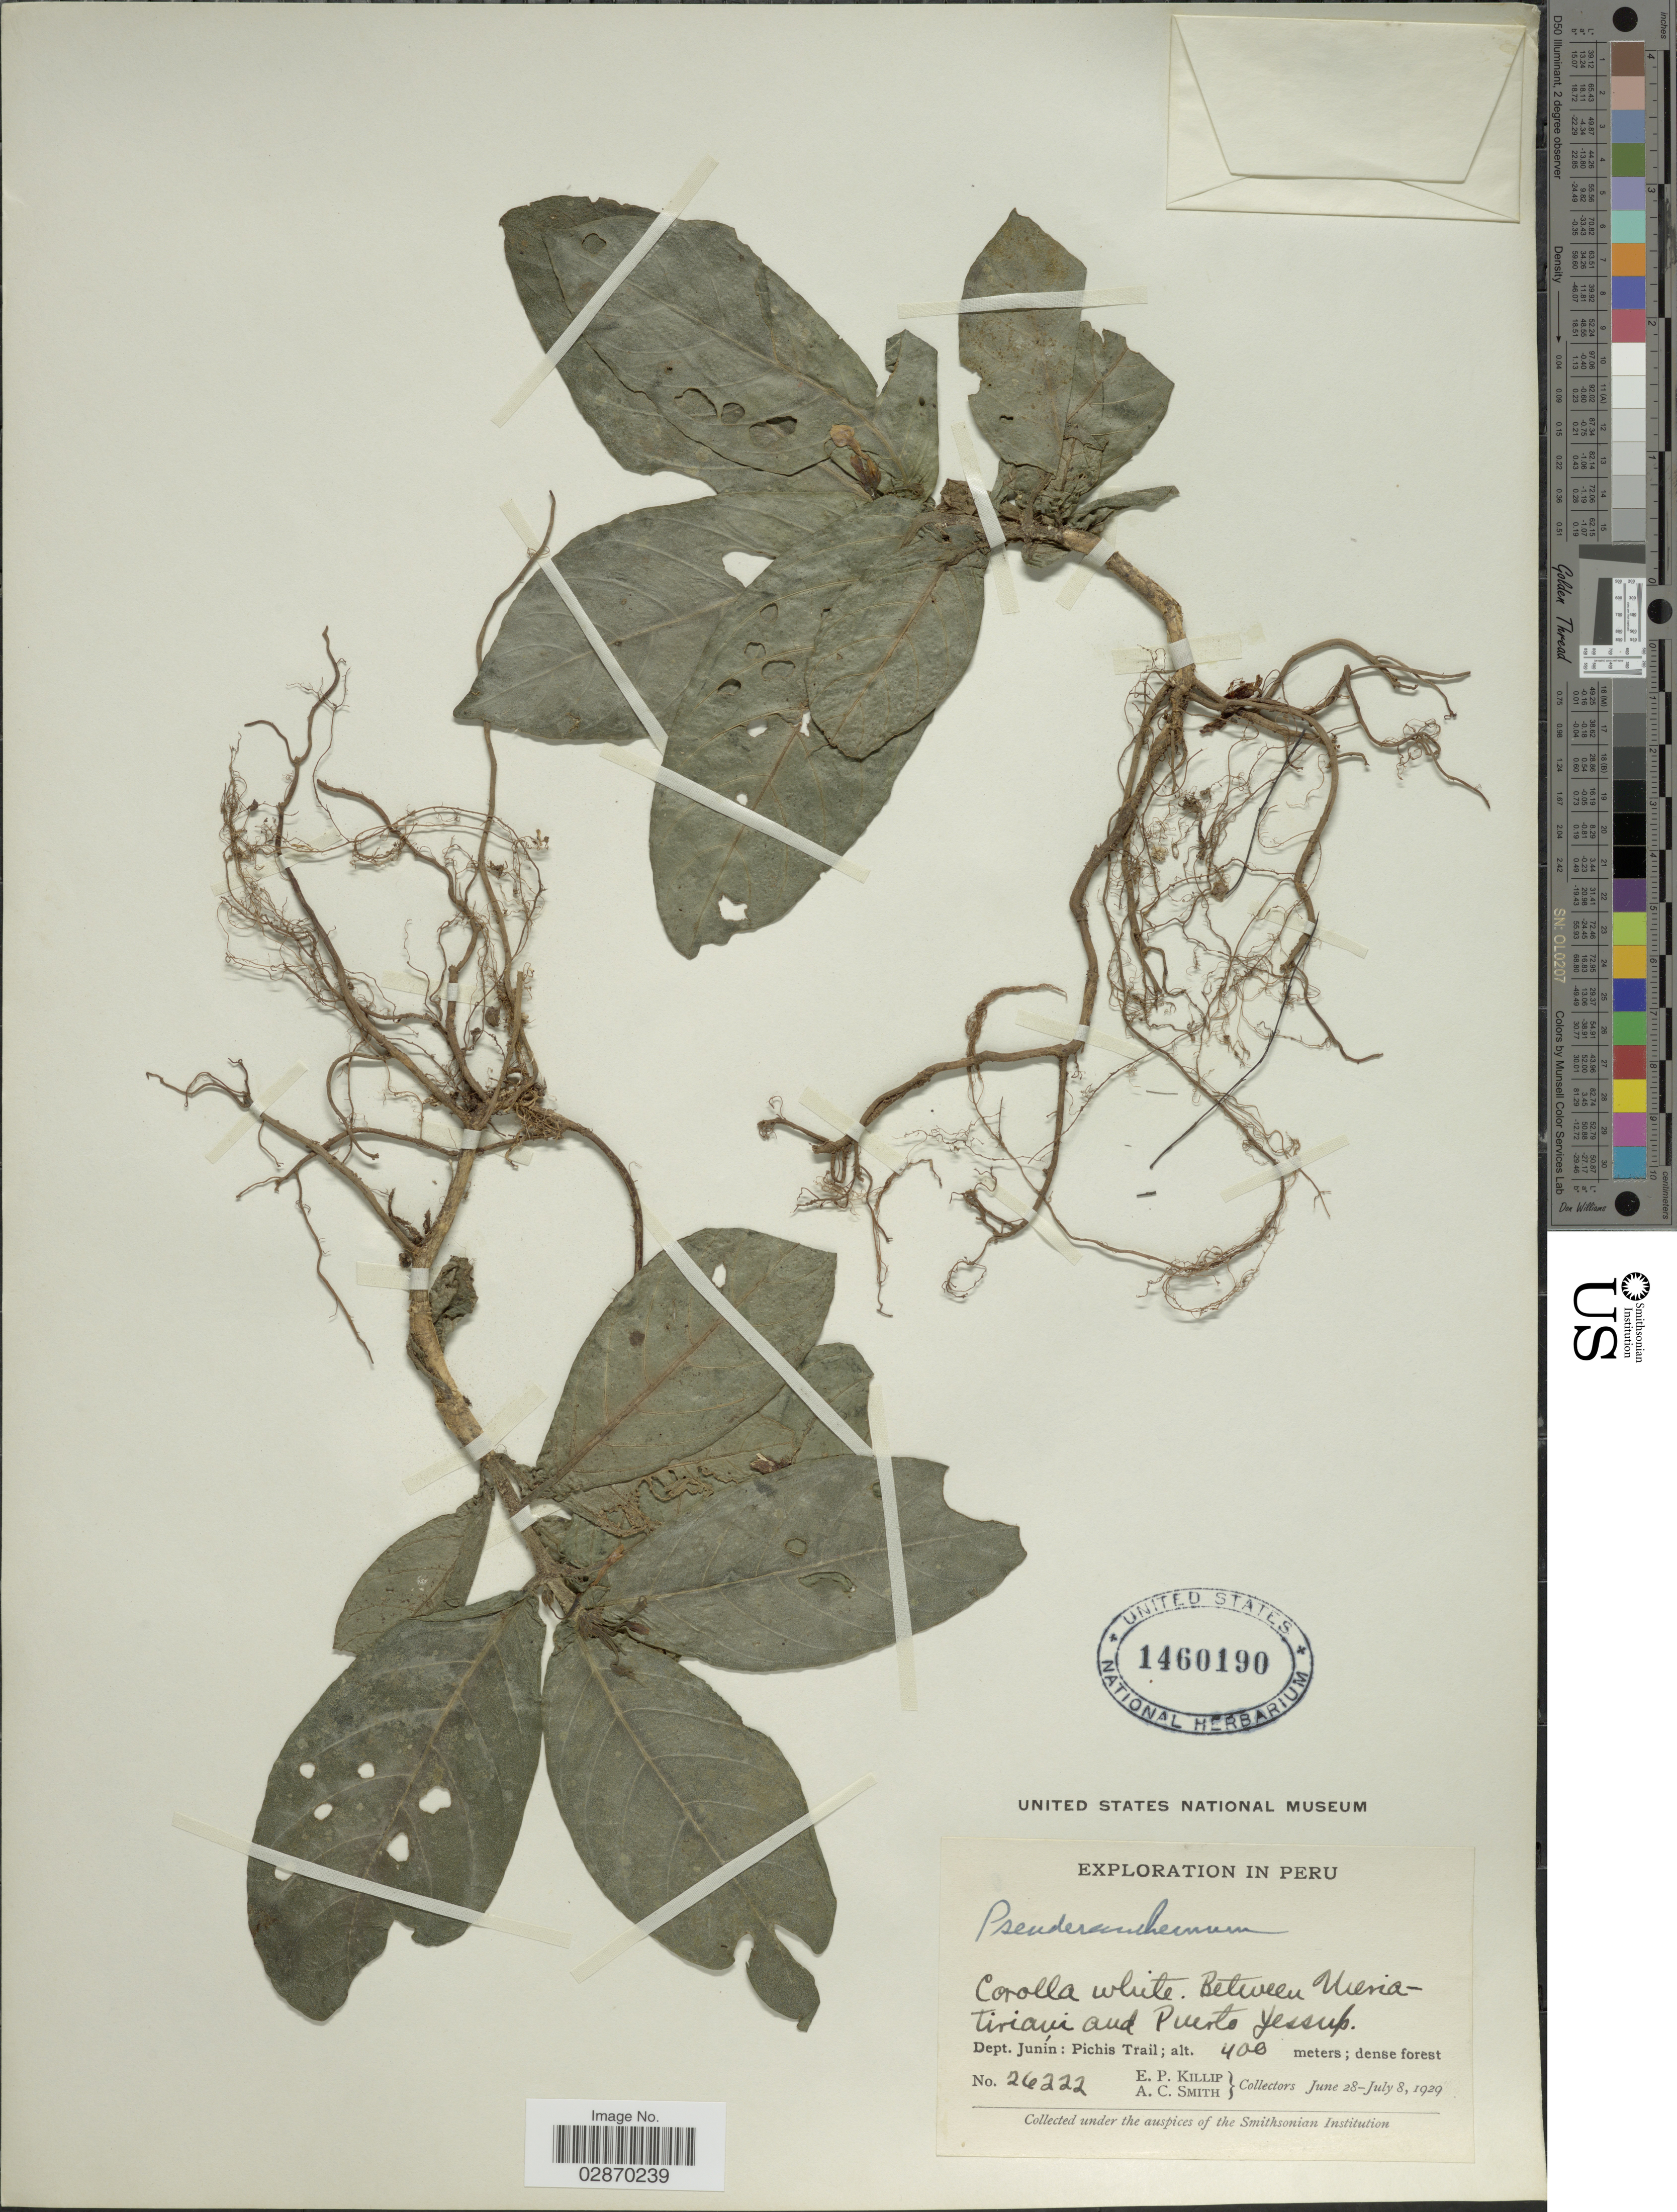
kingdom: Plantae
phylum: Tracheophyta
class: Magnoliopsida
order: Lamiales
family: Acanthaceae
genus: Pseuderanthemum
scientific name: Pseuderanthemum sp.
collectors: E. P. Killip & A. C. Smith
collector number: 26222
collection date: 1929-06-28/1929-07-08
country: Peru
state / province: Junín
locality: Between Ueria-tiriani and Puerto Yessup. Dept. Junín: Pichis trail.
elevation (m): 400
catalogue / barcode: US 1460190